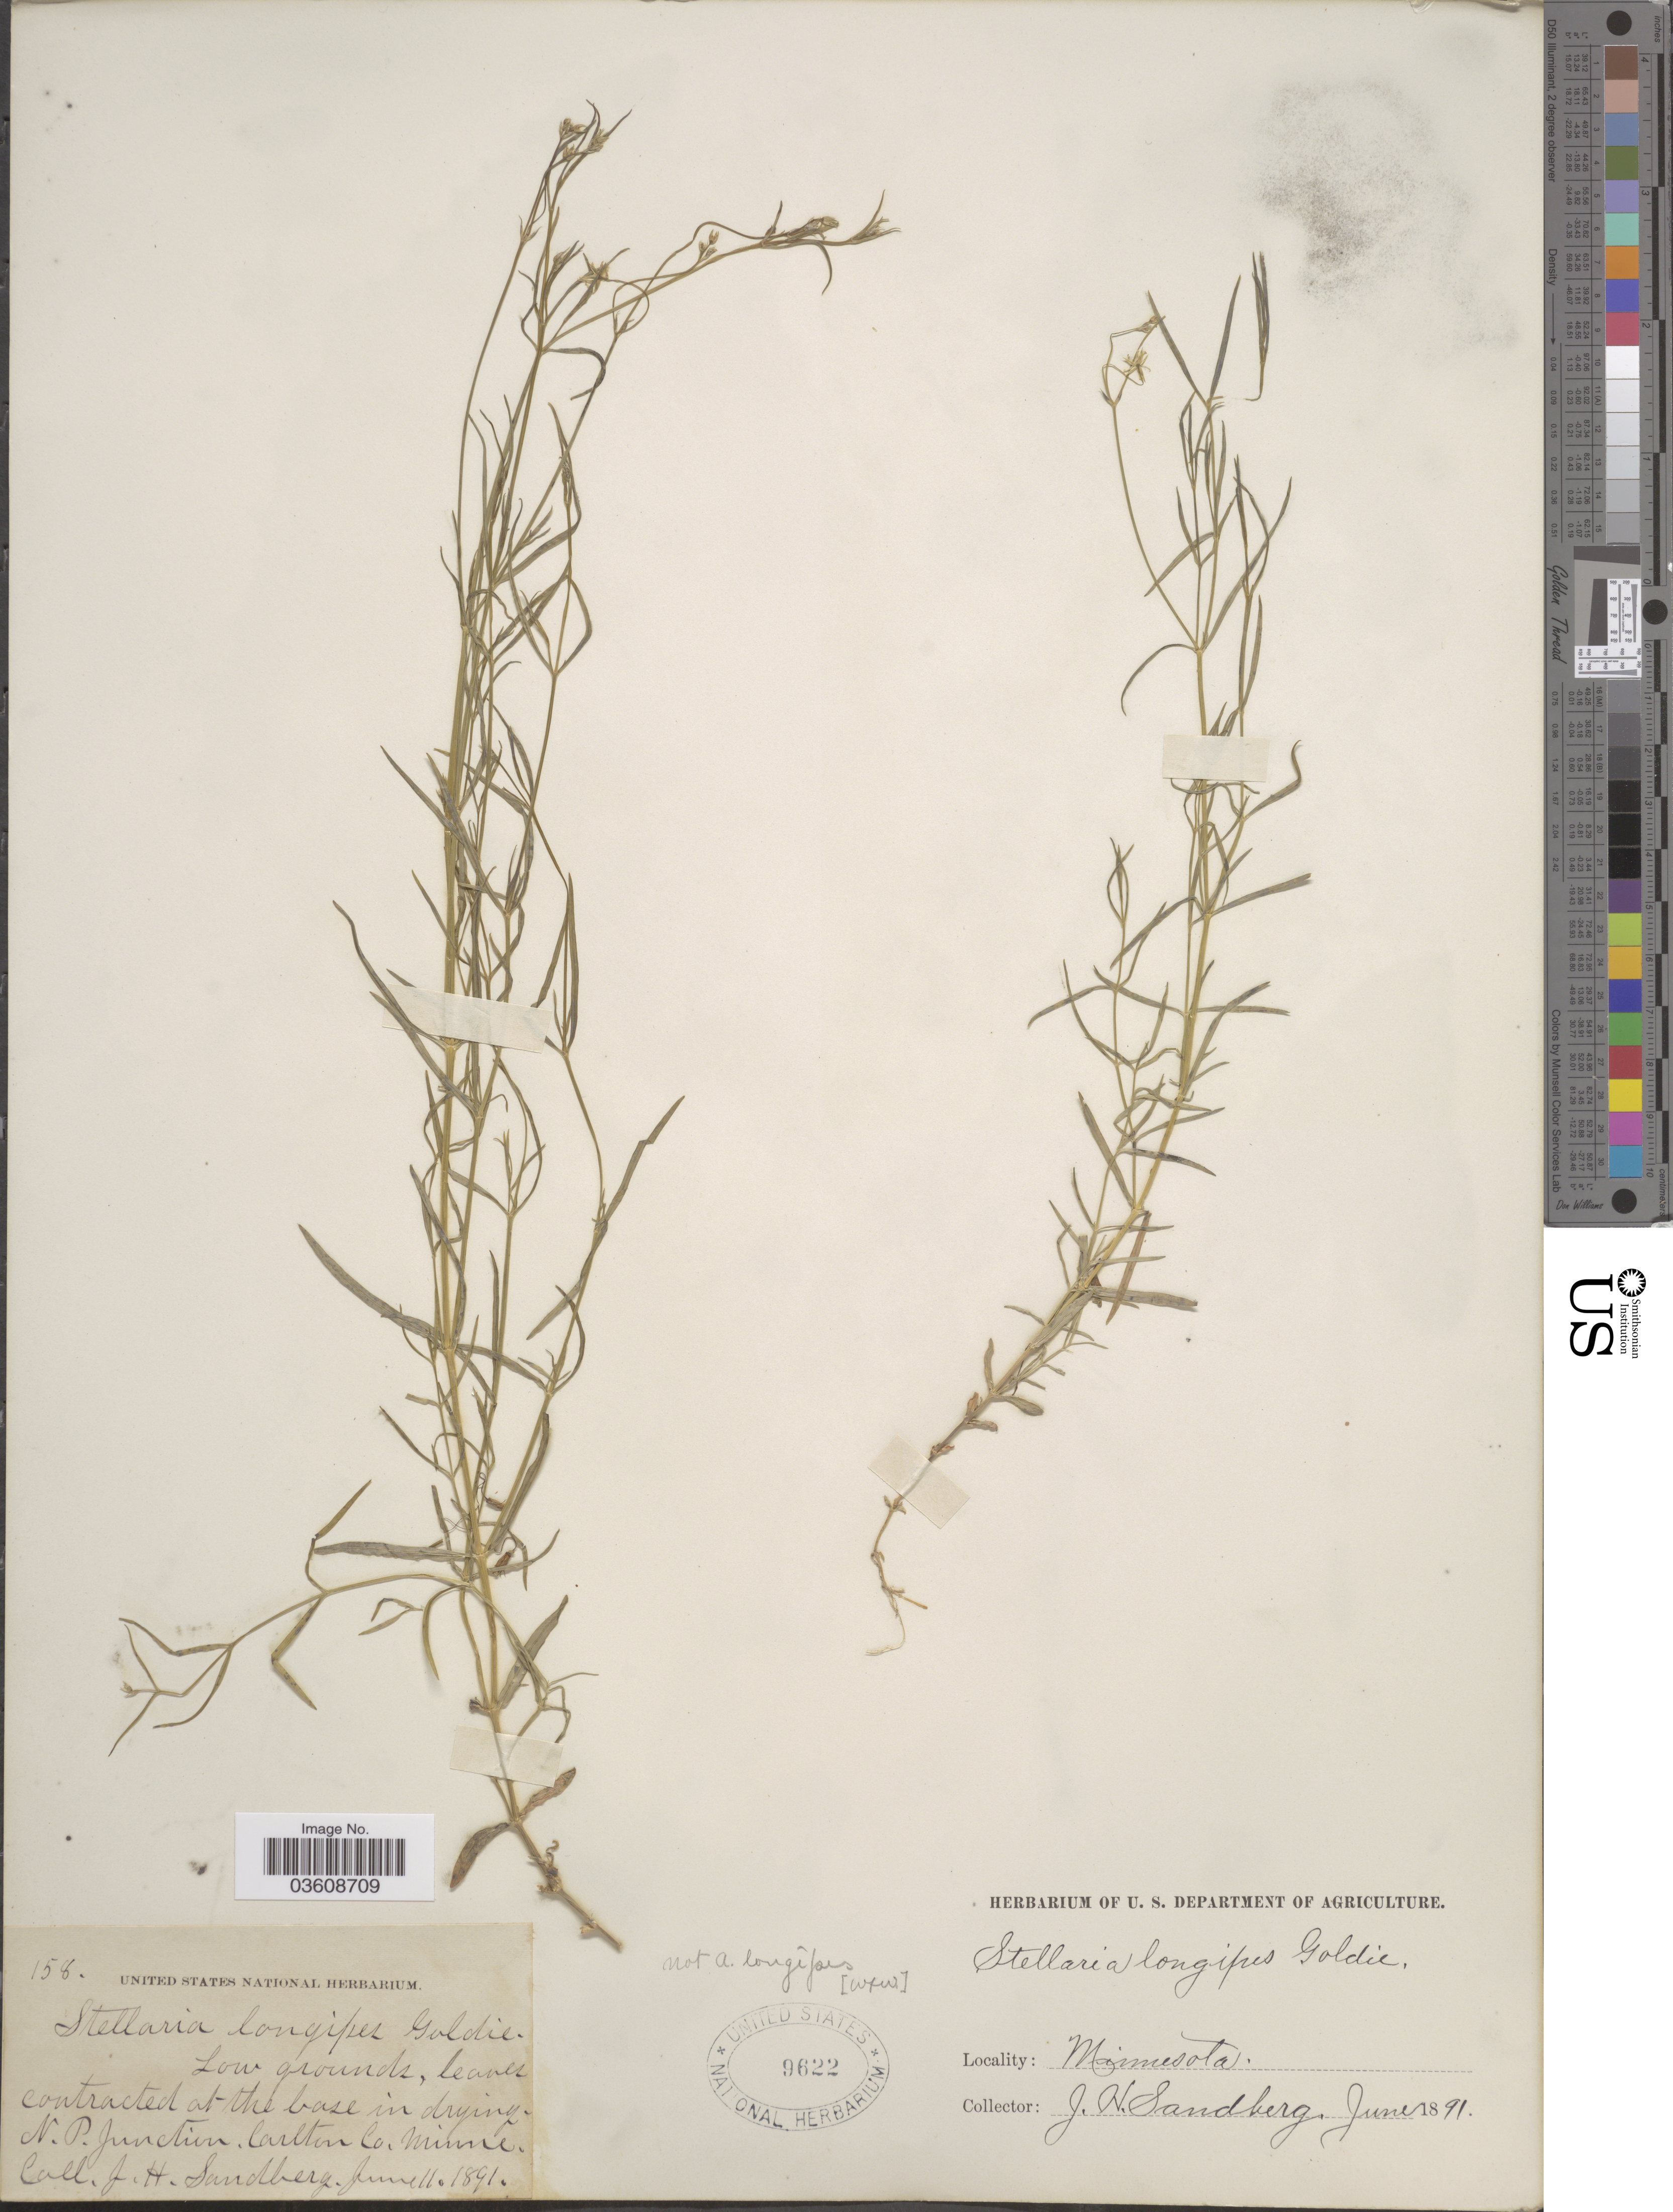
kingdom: Plantae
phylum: Tracheophyta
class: Magnoliopsida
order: Caryophyllales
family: Caryophyllaceae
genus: Stellaria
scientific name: Stellaria longipes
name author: Goldie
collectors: J. H. Sandberg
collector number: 158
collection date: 1891-06-11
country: United States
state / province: Minnesota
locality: N. P. Junction. Carleton Co.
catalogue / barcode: US 9622